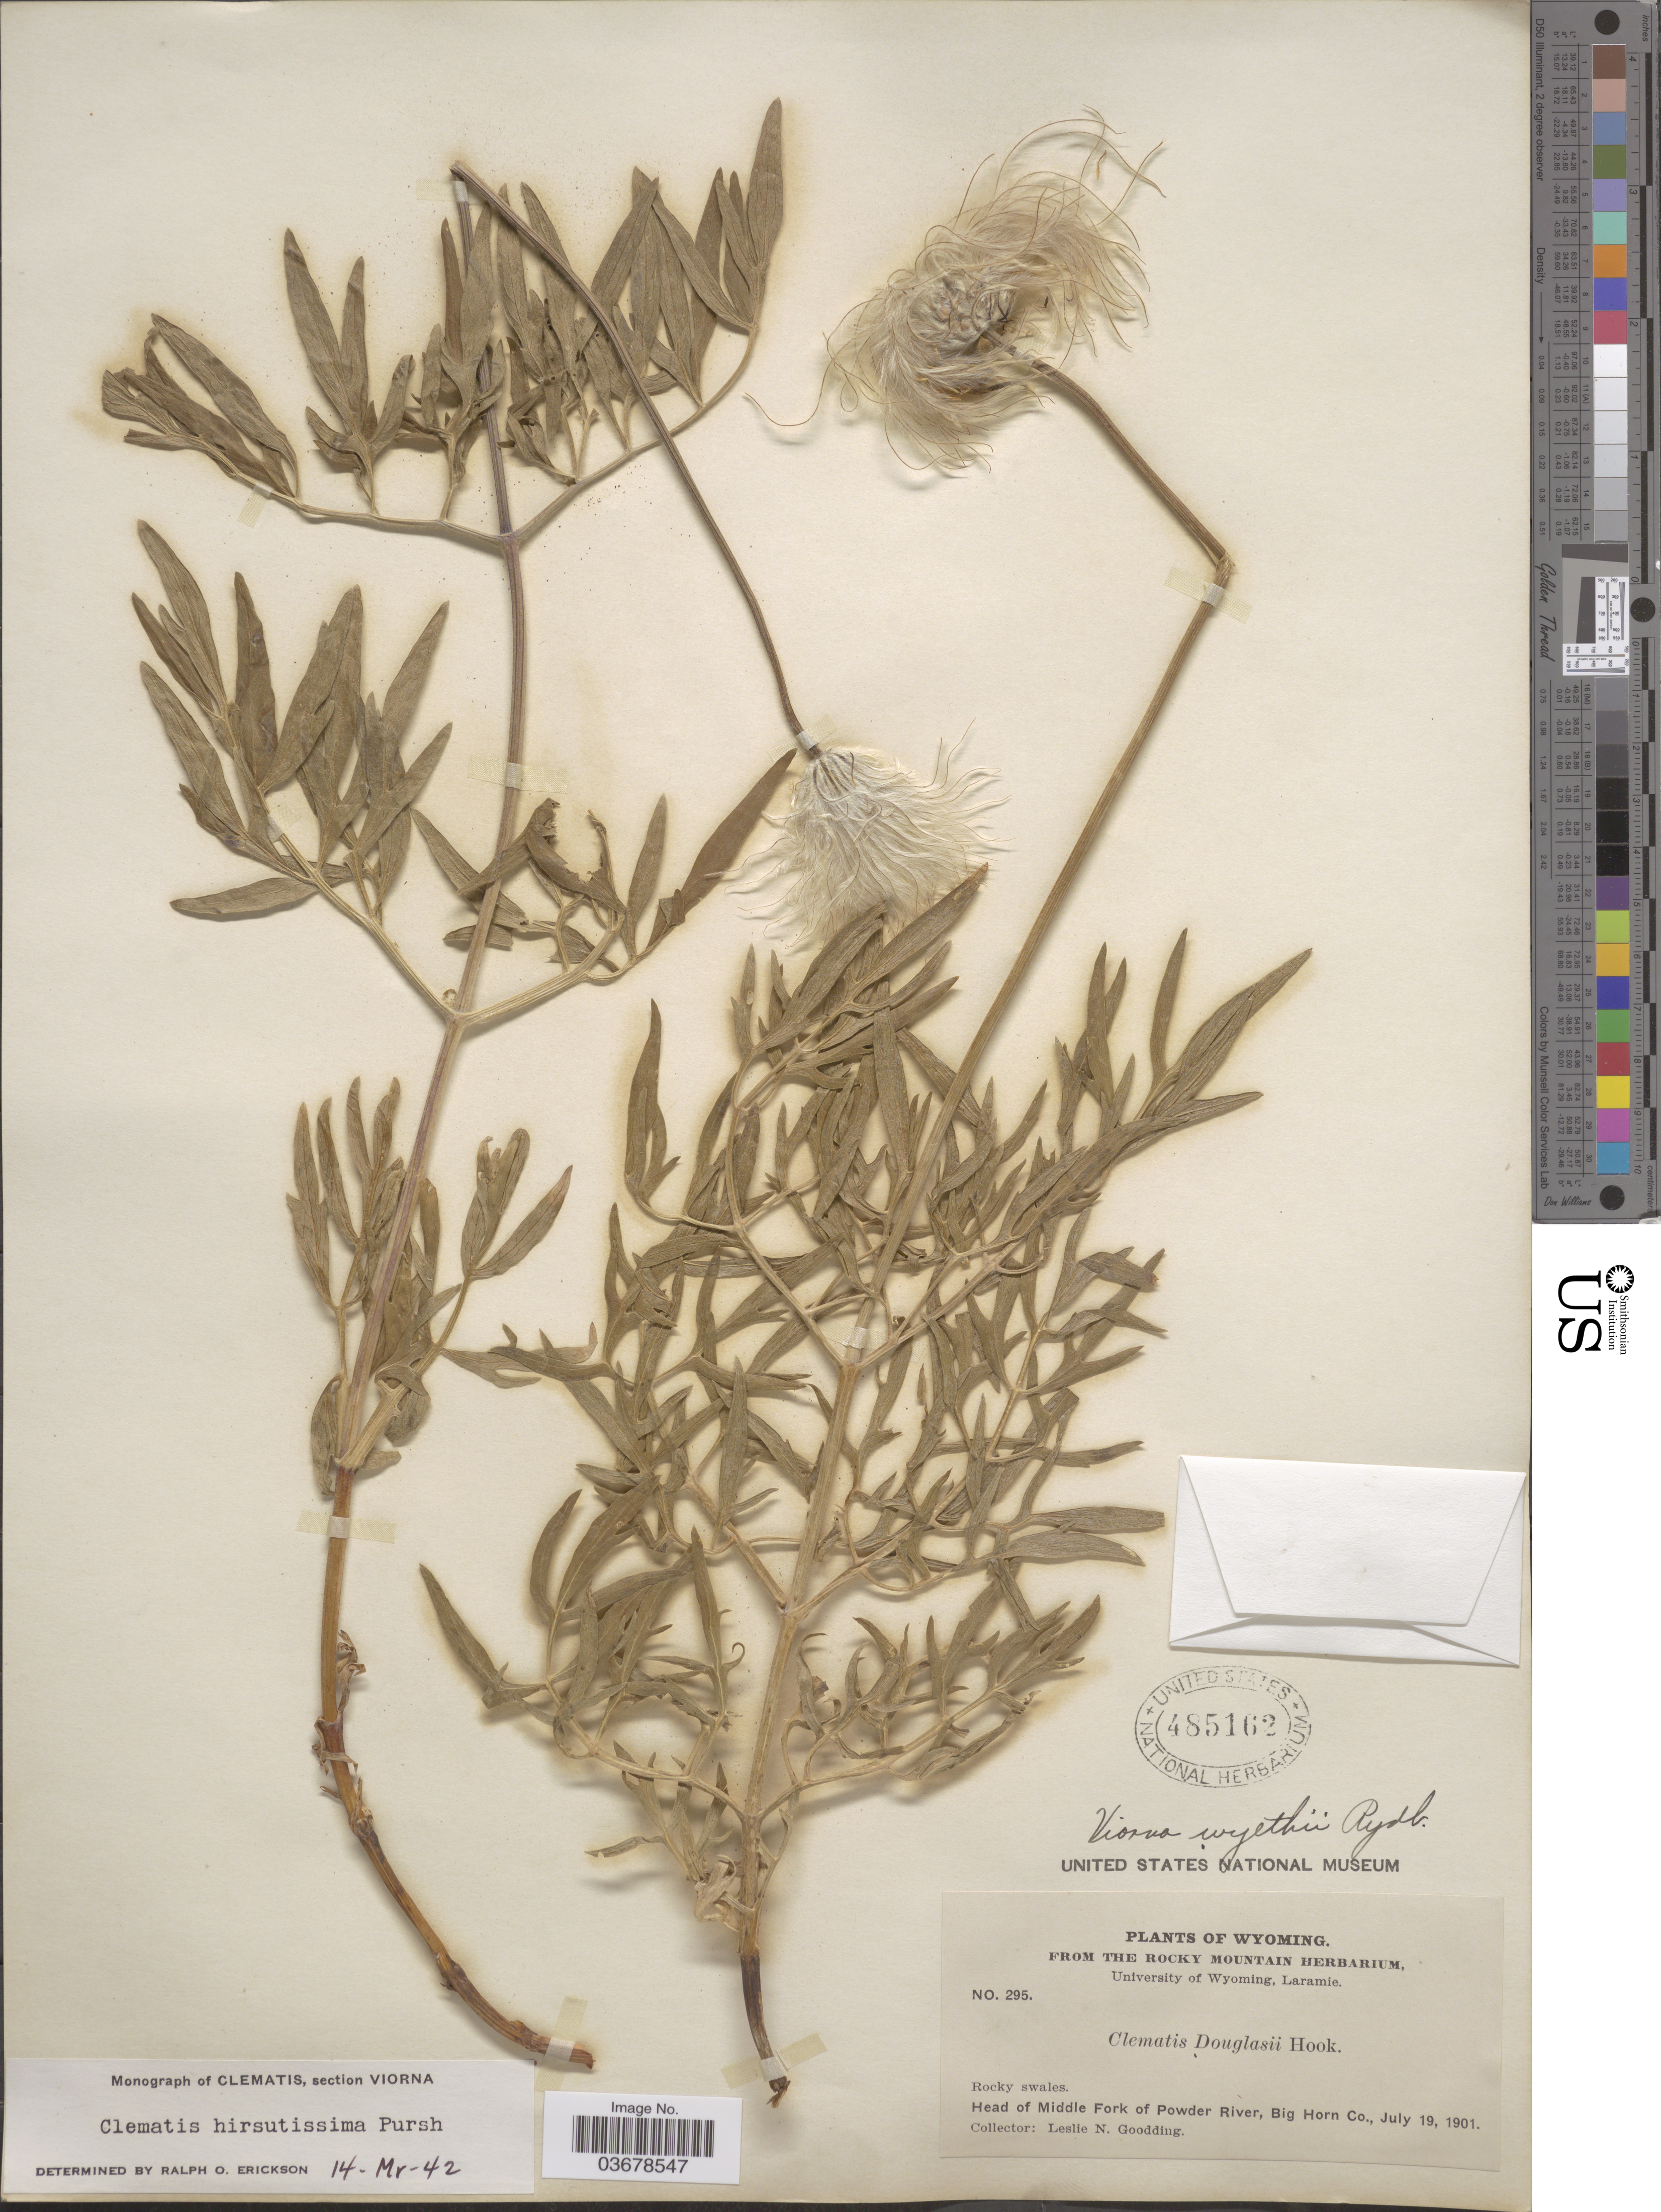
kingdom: Plantae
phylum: Tracheophyta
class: Magnoliopsida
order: Ranunculales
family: Ranunculaceae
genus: Clematis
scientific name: Clematis viorna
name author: L.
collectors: L. N. Goodding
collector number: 295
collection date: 1901-07-19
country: United States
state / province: Wyoming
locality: Rocky swales. Head of Middle Fork of Powder River, Big Horn Co.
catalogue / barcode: US 485162